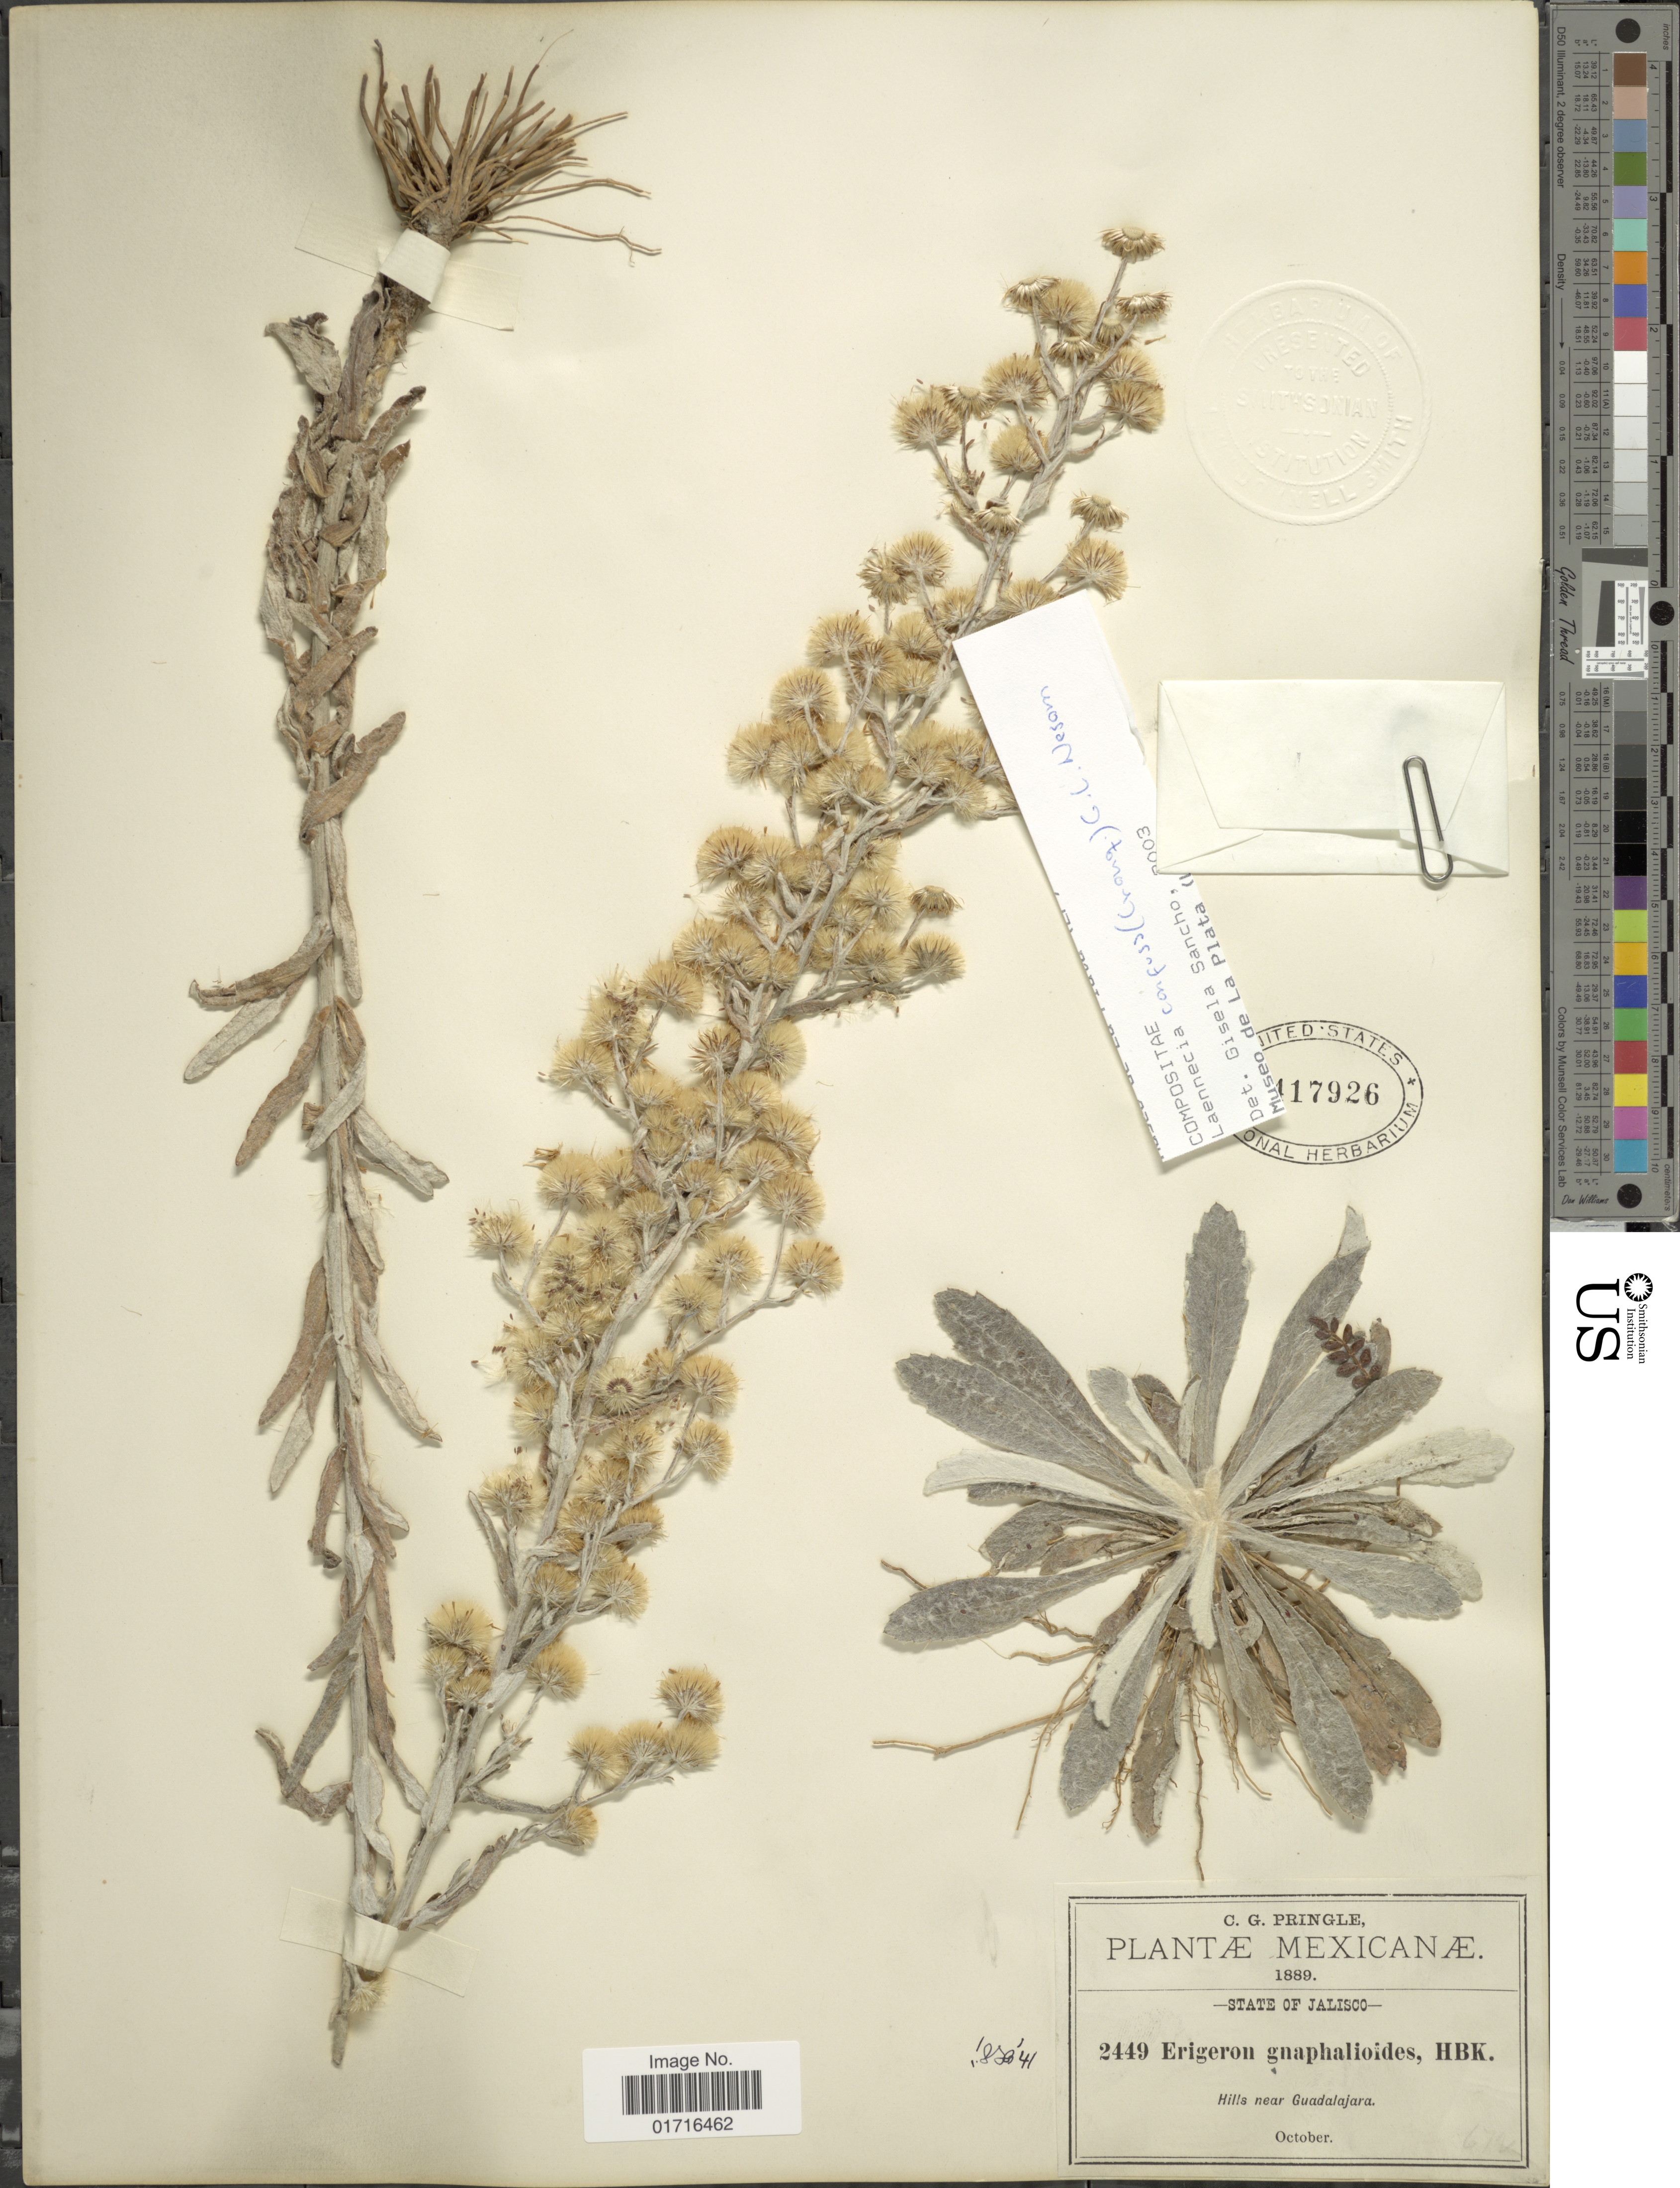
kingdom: Plantae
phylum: Tracheophyta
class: Magnoliopsida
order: Asterales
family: Asteraceae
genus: Conyza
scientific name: Conyza confusa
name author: Cronq.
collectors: C. G. Pringle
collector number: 2449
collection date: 1889-10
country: Mexico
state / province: Jalisco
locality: Hills near Guadalajara